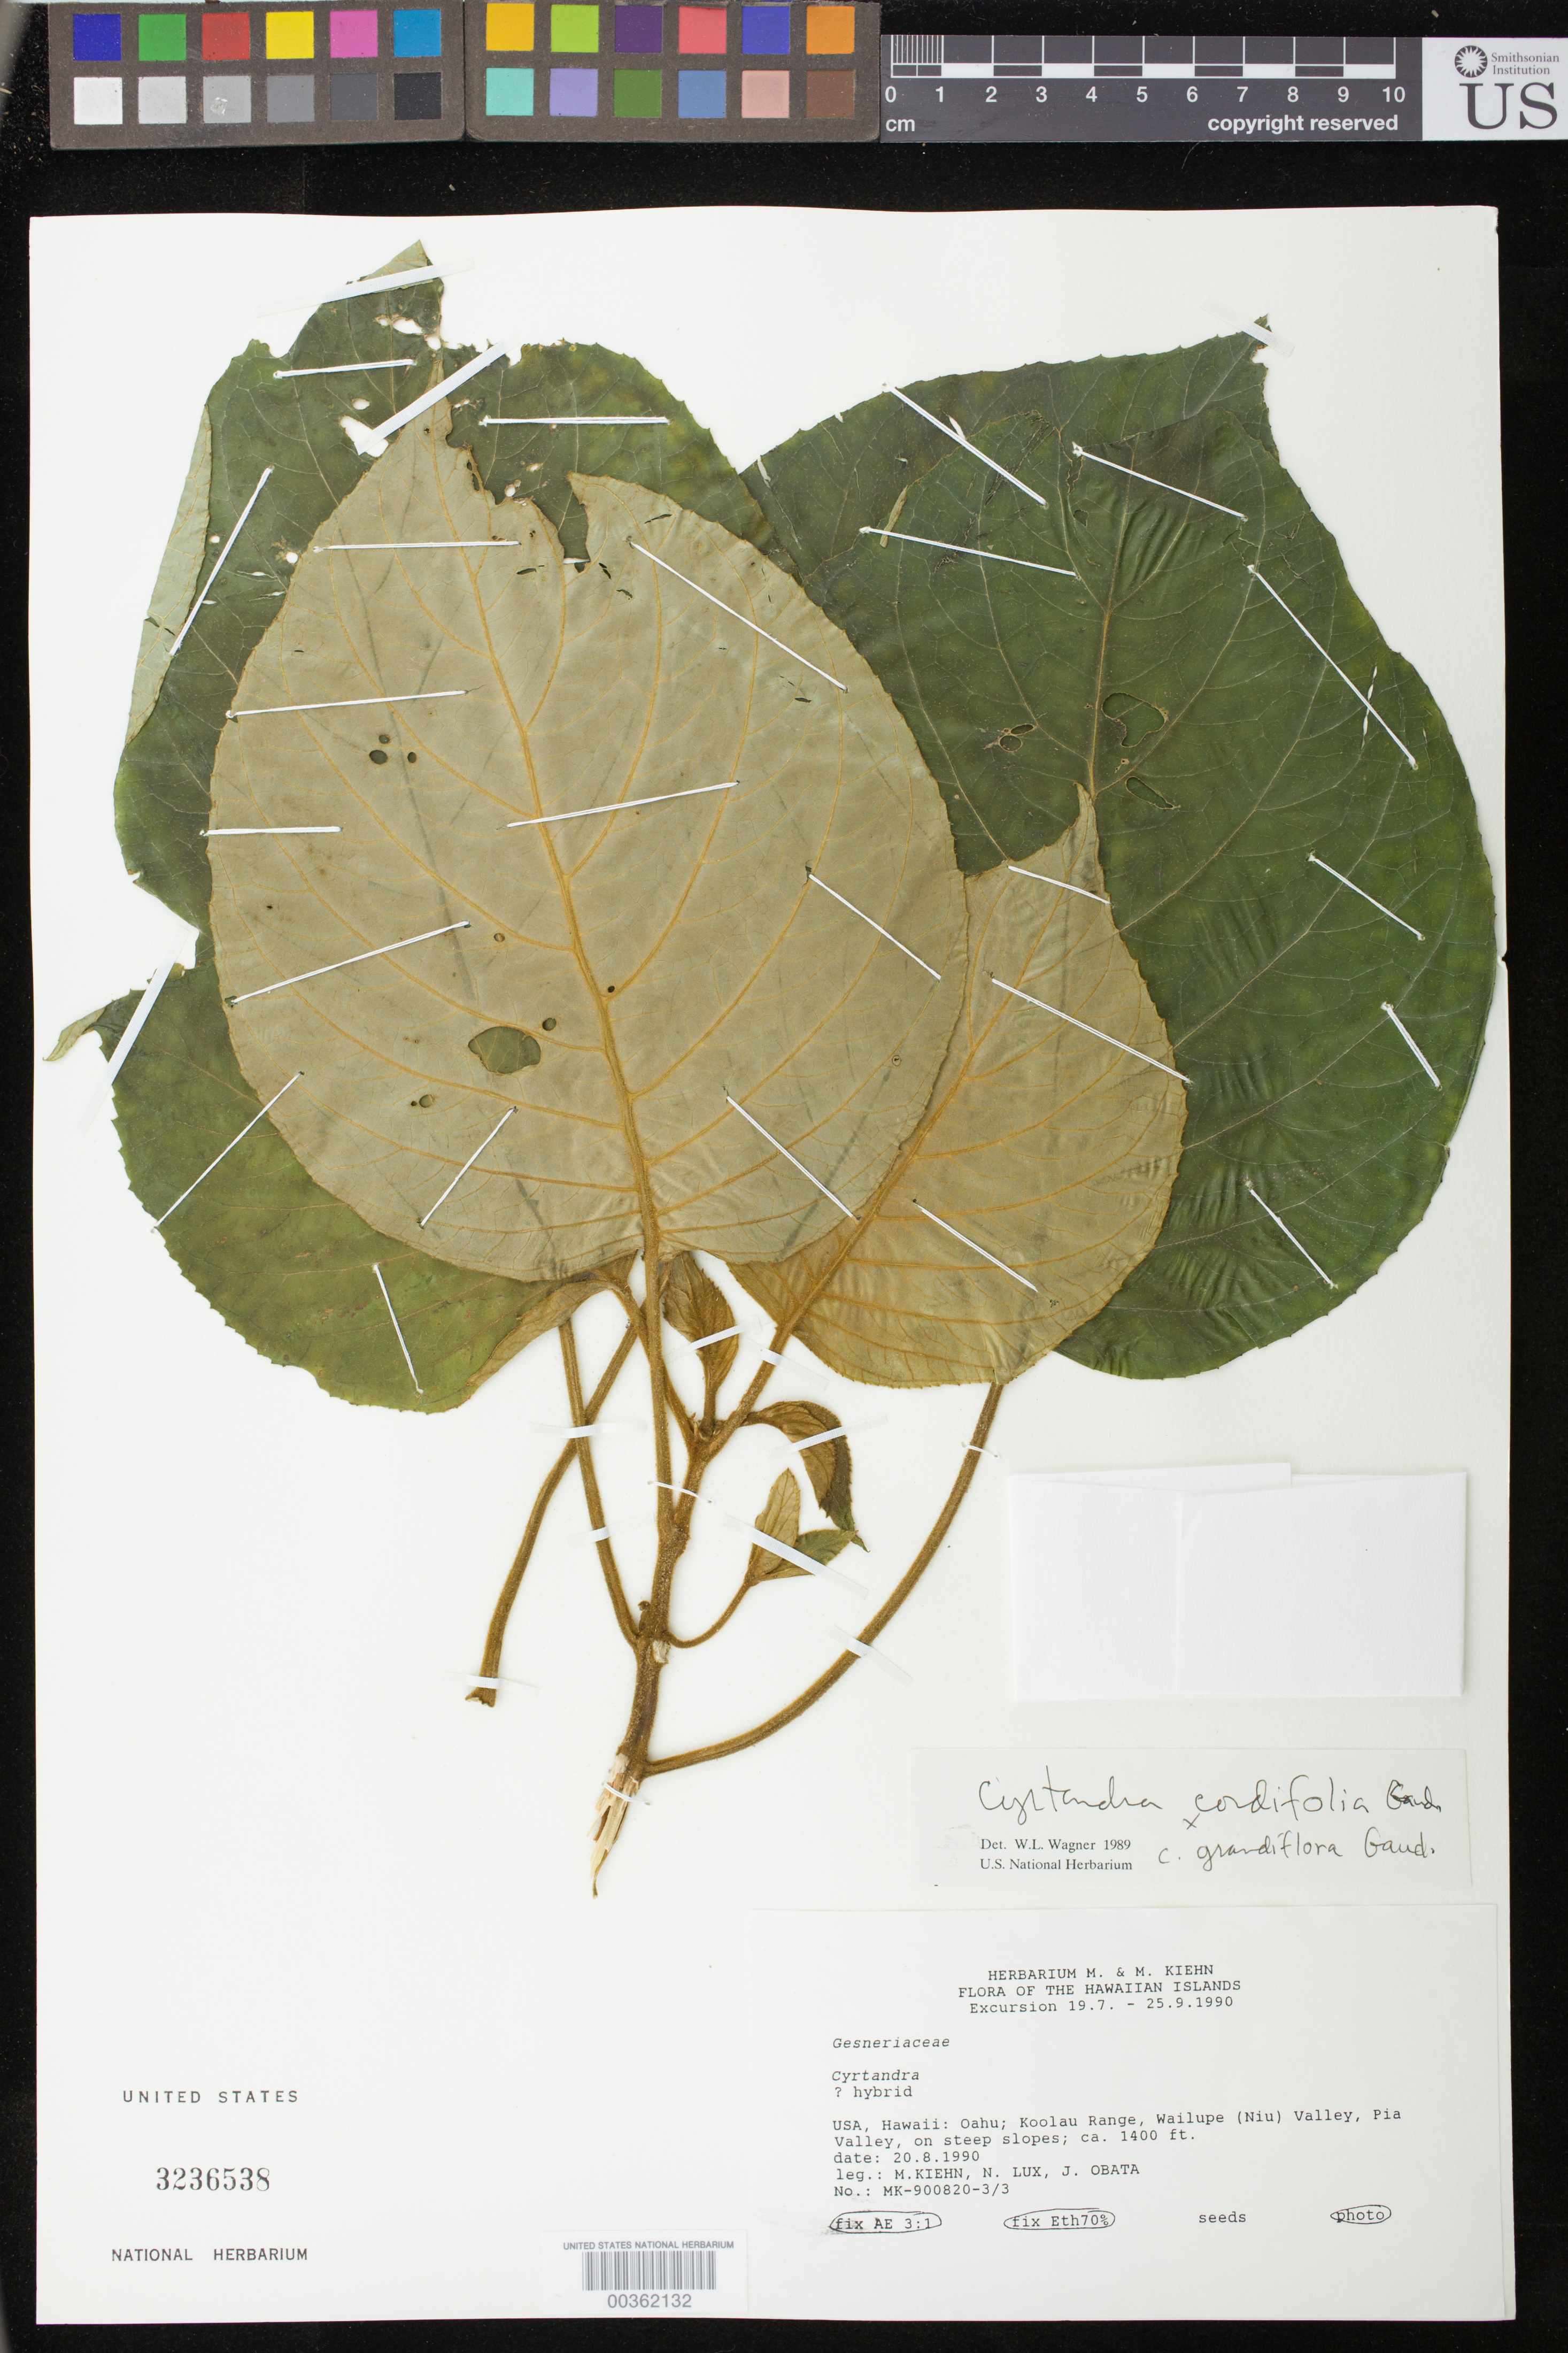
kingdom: Plantae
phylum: Tracheophyta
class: Magnoliopsida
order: Lamiales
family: Gesneriaceae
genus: Cyrtandra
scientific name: Cyrtandra cordifolia x C. grandiflora Gaudich.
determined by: Wagner, W. L., (BOT), Smithsonian Institution - National Museum of Natural History (UNITED STATES)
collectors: M. Kiehn, N. Lux & J. Obata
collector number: MK- 900820 -3/3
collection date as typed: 20 Aug 1990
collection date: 1990-08-20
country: United States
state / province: Hawaii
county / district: Honolulu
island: Oahu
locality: Honolulu co., Koolau range, Wailupe (niu) v alley, Pia valley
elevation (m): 427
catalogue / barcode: US 3236538